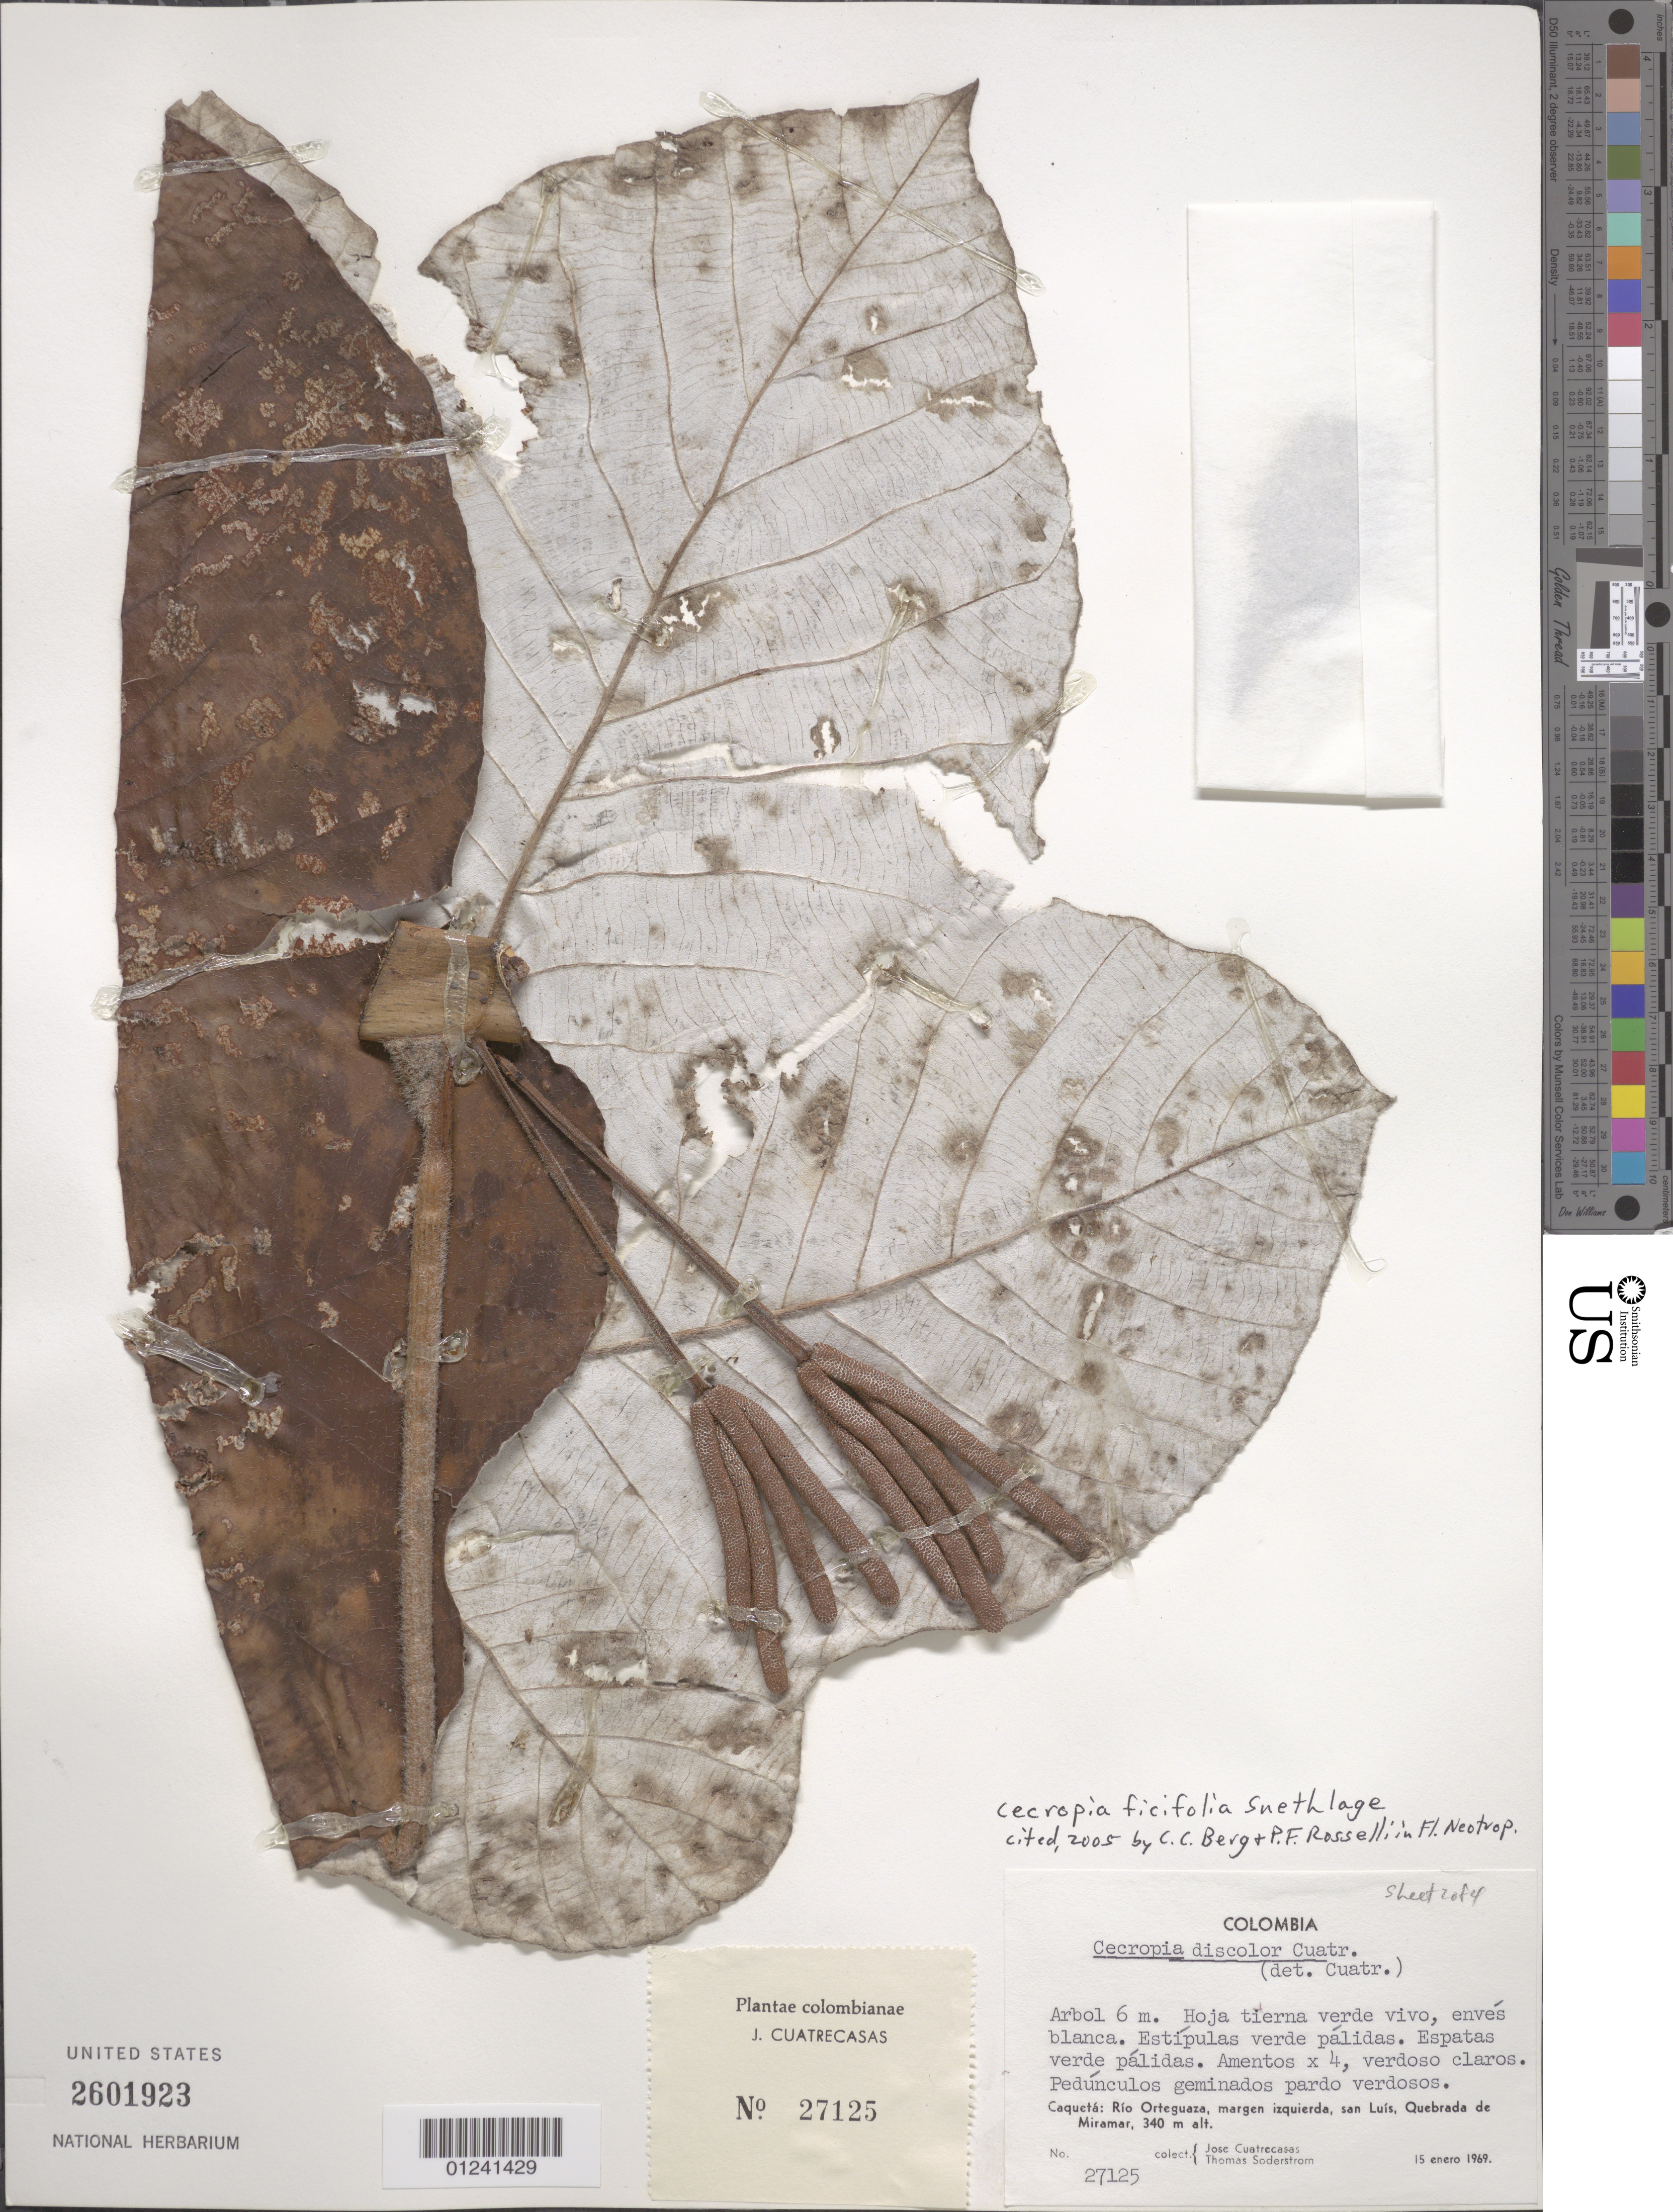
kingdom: Plantae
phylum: Tracheophyta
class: Magnoliopsida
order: Rosales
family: Urticaceae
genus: Cecropia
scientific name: Cecropia ficifolia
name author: Snethlage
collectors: J. Cuatrecasas & T. R. Soderstrom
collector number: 27125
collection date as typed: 15 Jan 1969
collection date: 1969-01-15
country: Colombia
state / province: Caquetá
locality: Rio Ortequaza, Margen Izquierda, San Luis, Quebrada de Miramar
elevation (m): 340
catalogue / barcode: US 2601923